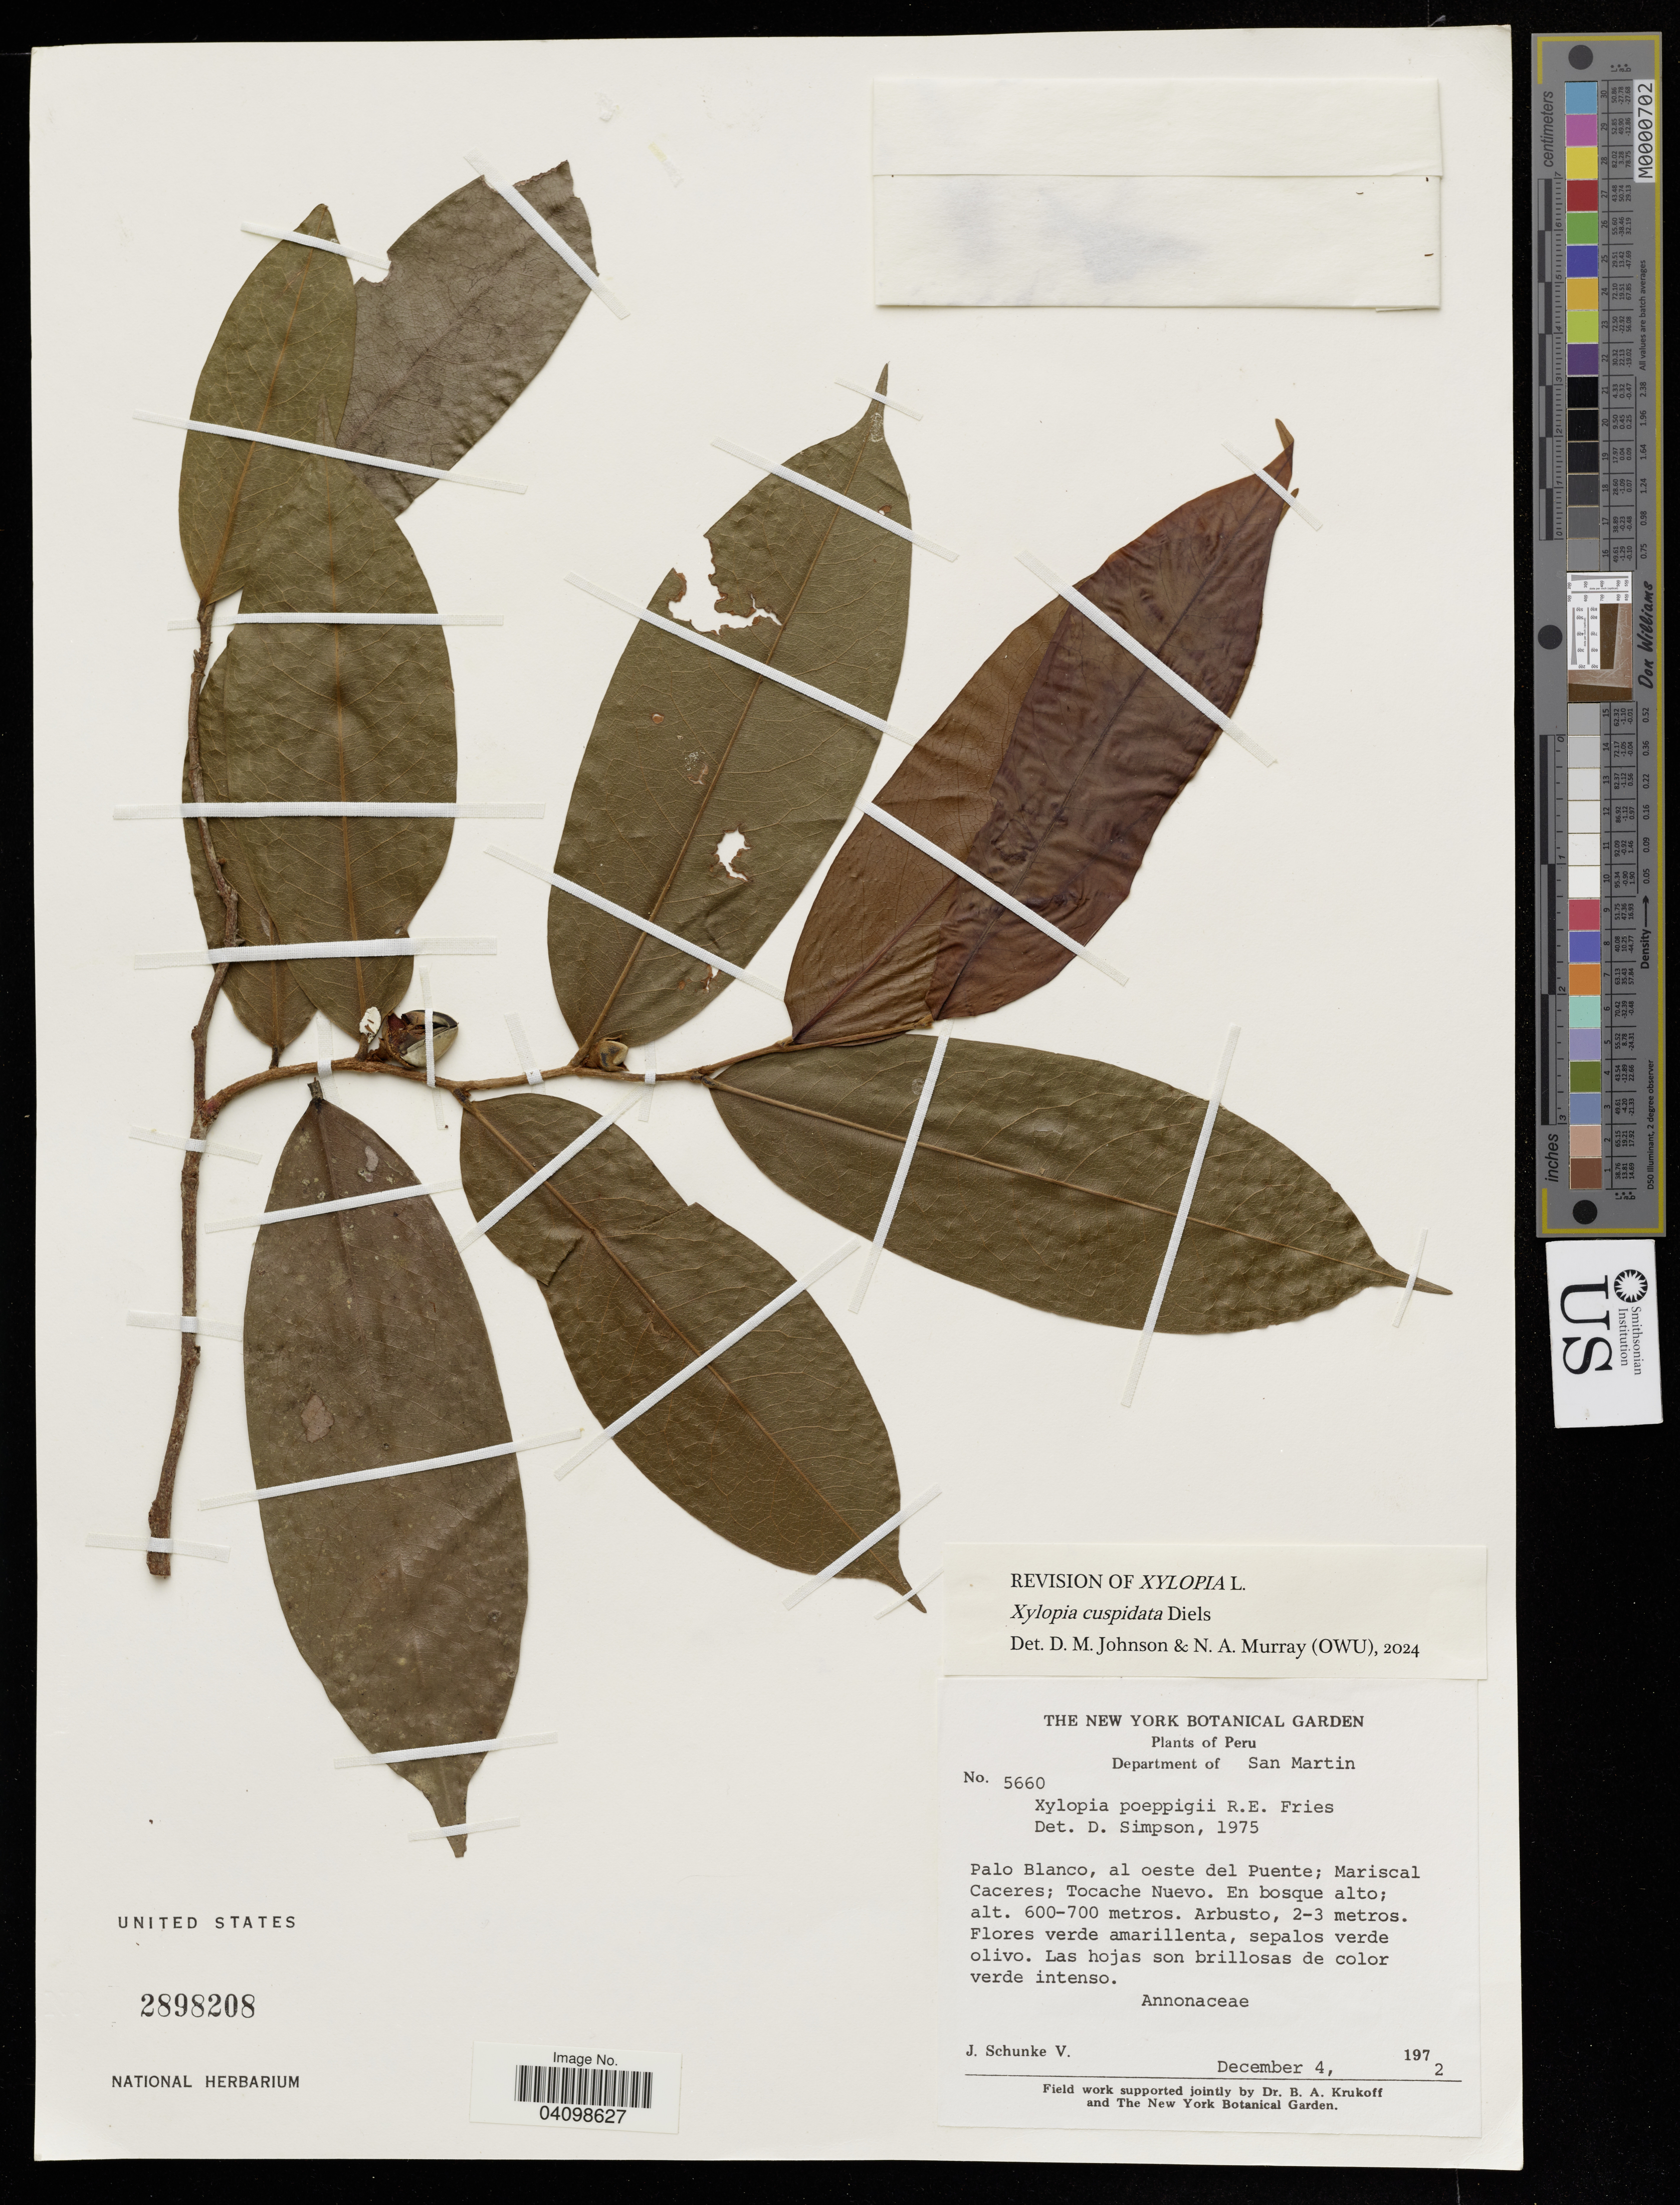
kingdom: Plantae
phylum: Tracheophyta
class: Magnoliopsida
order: Magnoliales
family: Annonaceae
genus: Xylopia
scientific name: Xylopia poeppigii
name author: R.E. Fr.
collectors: J. Schunke Vigo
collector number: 5660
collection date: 1972-12-04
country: Peru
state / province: San Martin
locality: Palo Blanco, al oeste del Puente; Mariscal Caceres; Tocache Nuevo.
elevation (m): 600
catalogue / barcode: US 2898208